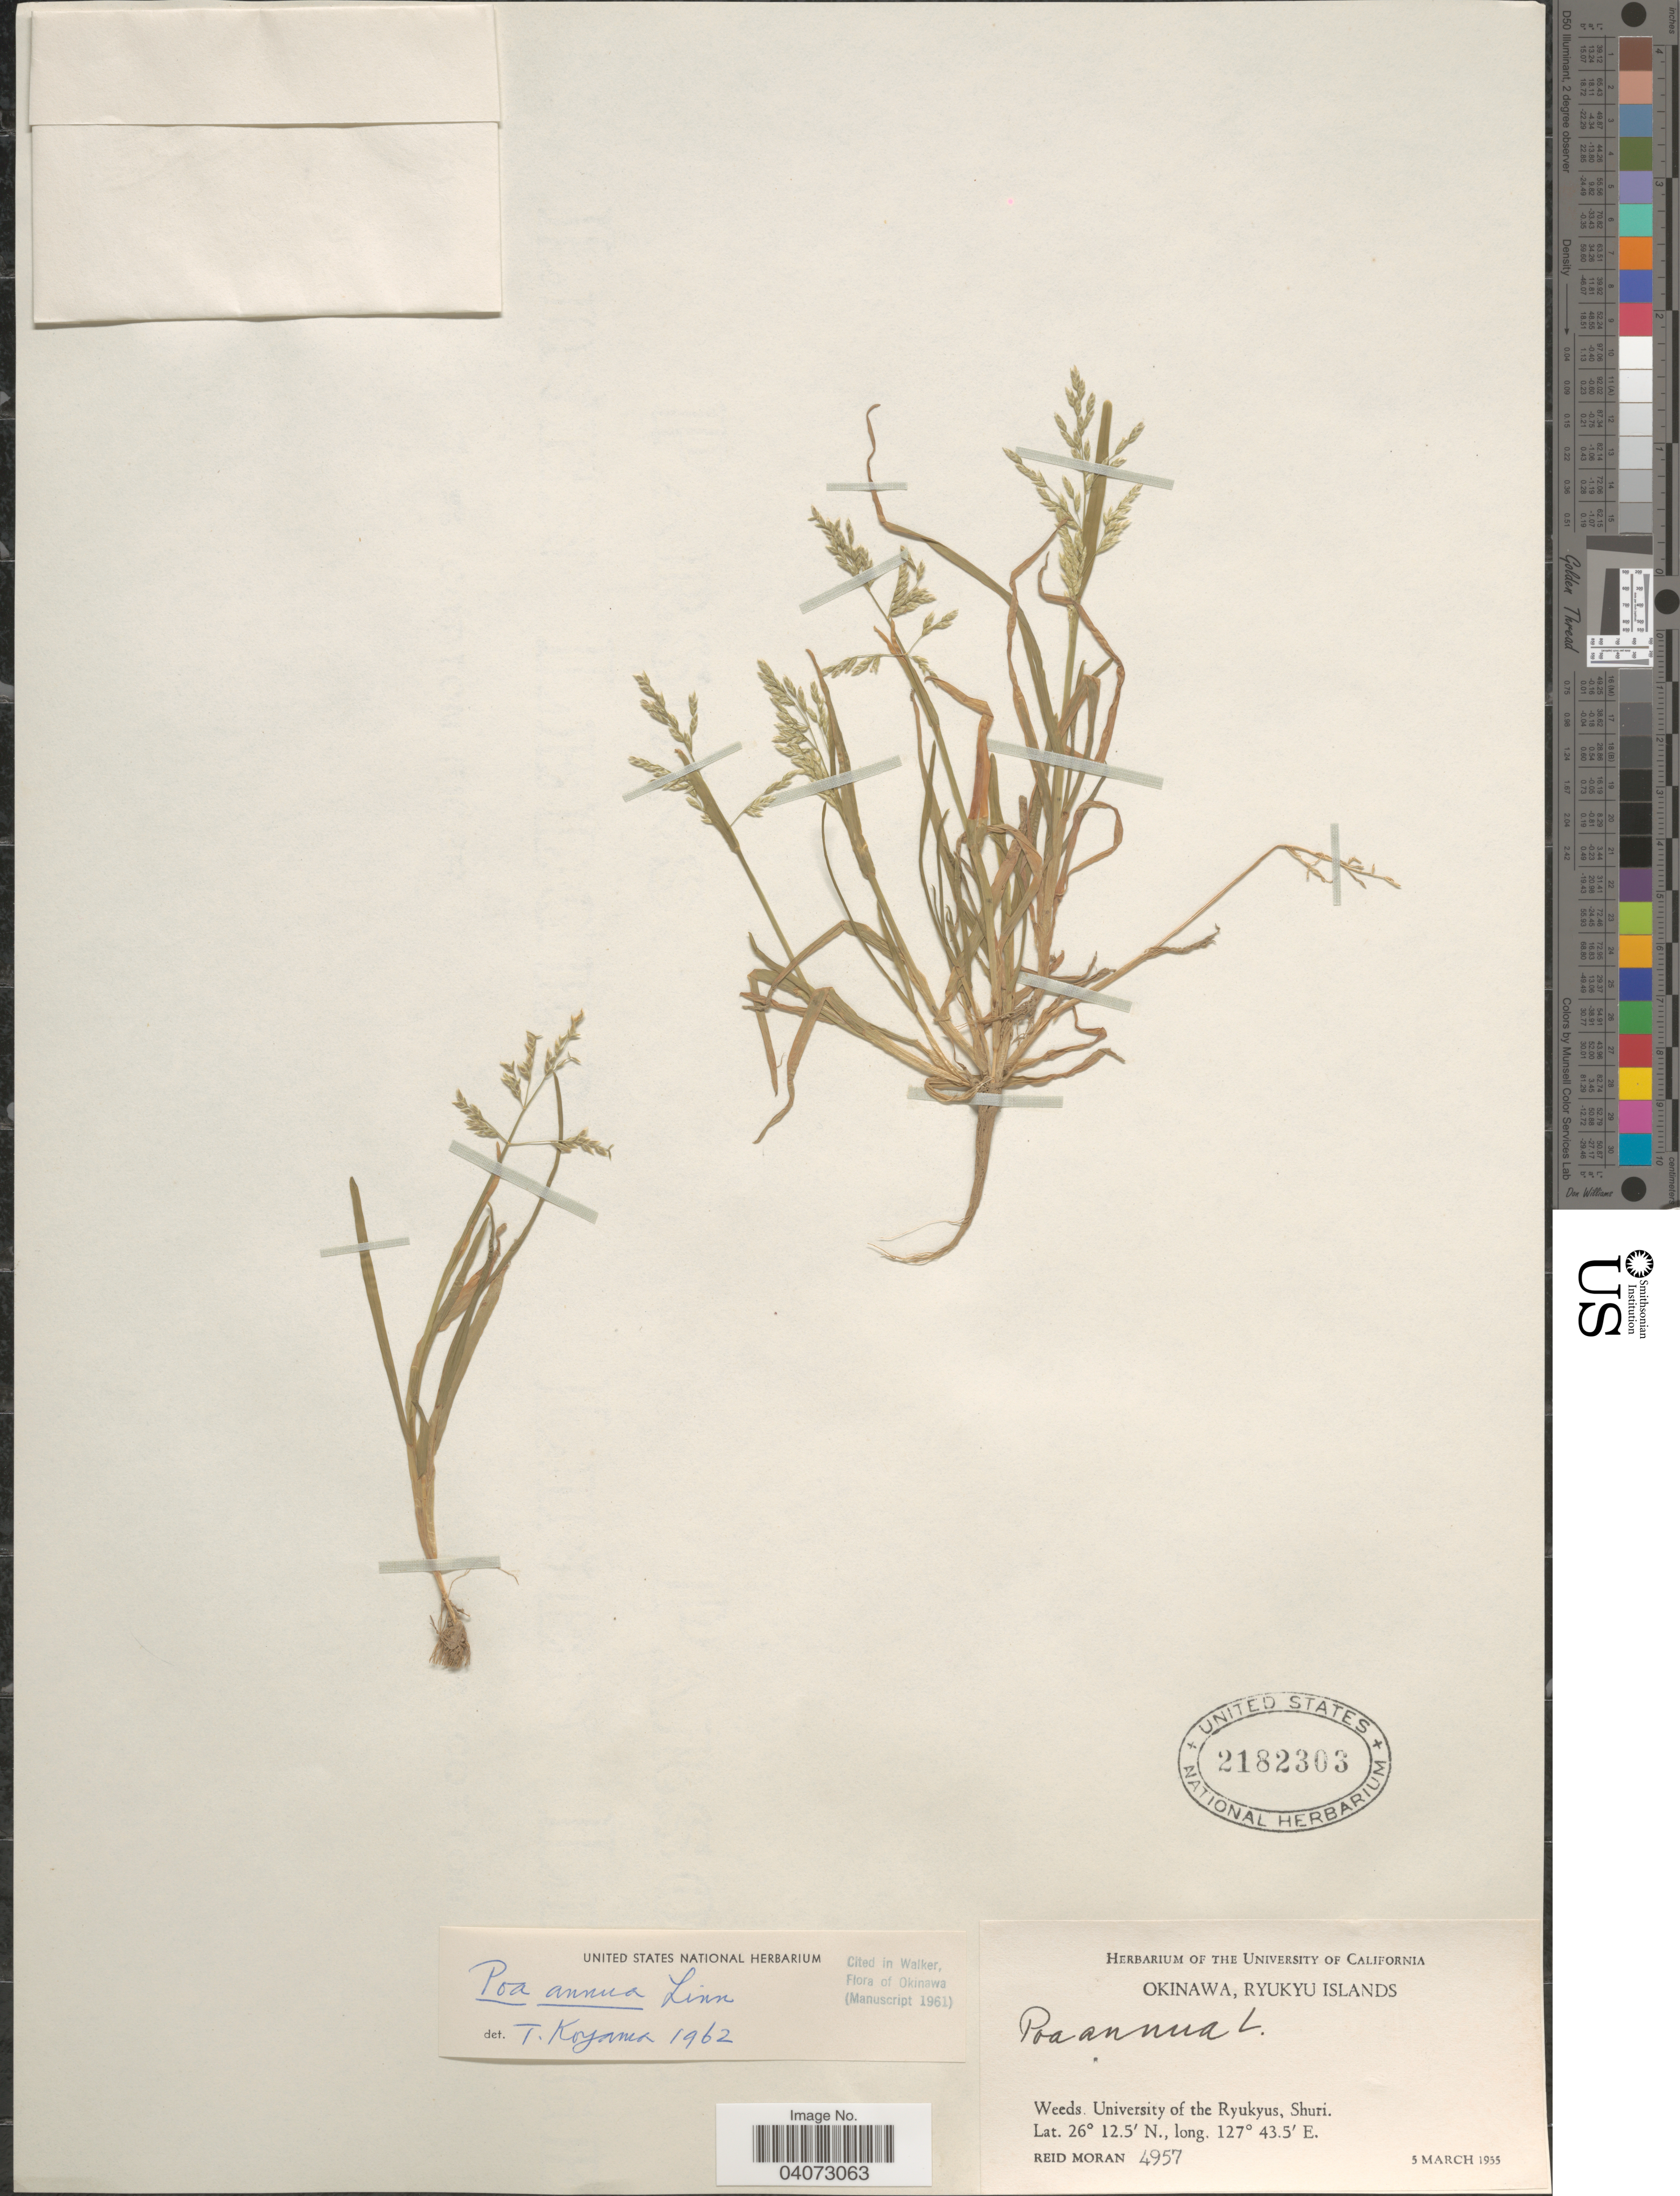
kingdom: Plantae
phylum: Tracheophyta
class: Liliopsida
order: Poales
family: Poaceae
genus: Poa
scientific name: Poa annua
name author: L.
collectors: R. V. Moran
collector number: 4957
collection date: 1955-03-05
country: Japan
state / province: Okinawa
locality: Ryukyu Islands. Weeds. University of the Ryukyus, Shuri.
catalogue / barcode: US 2182303